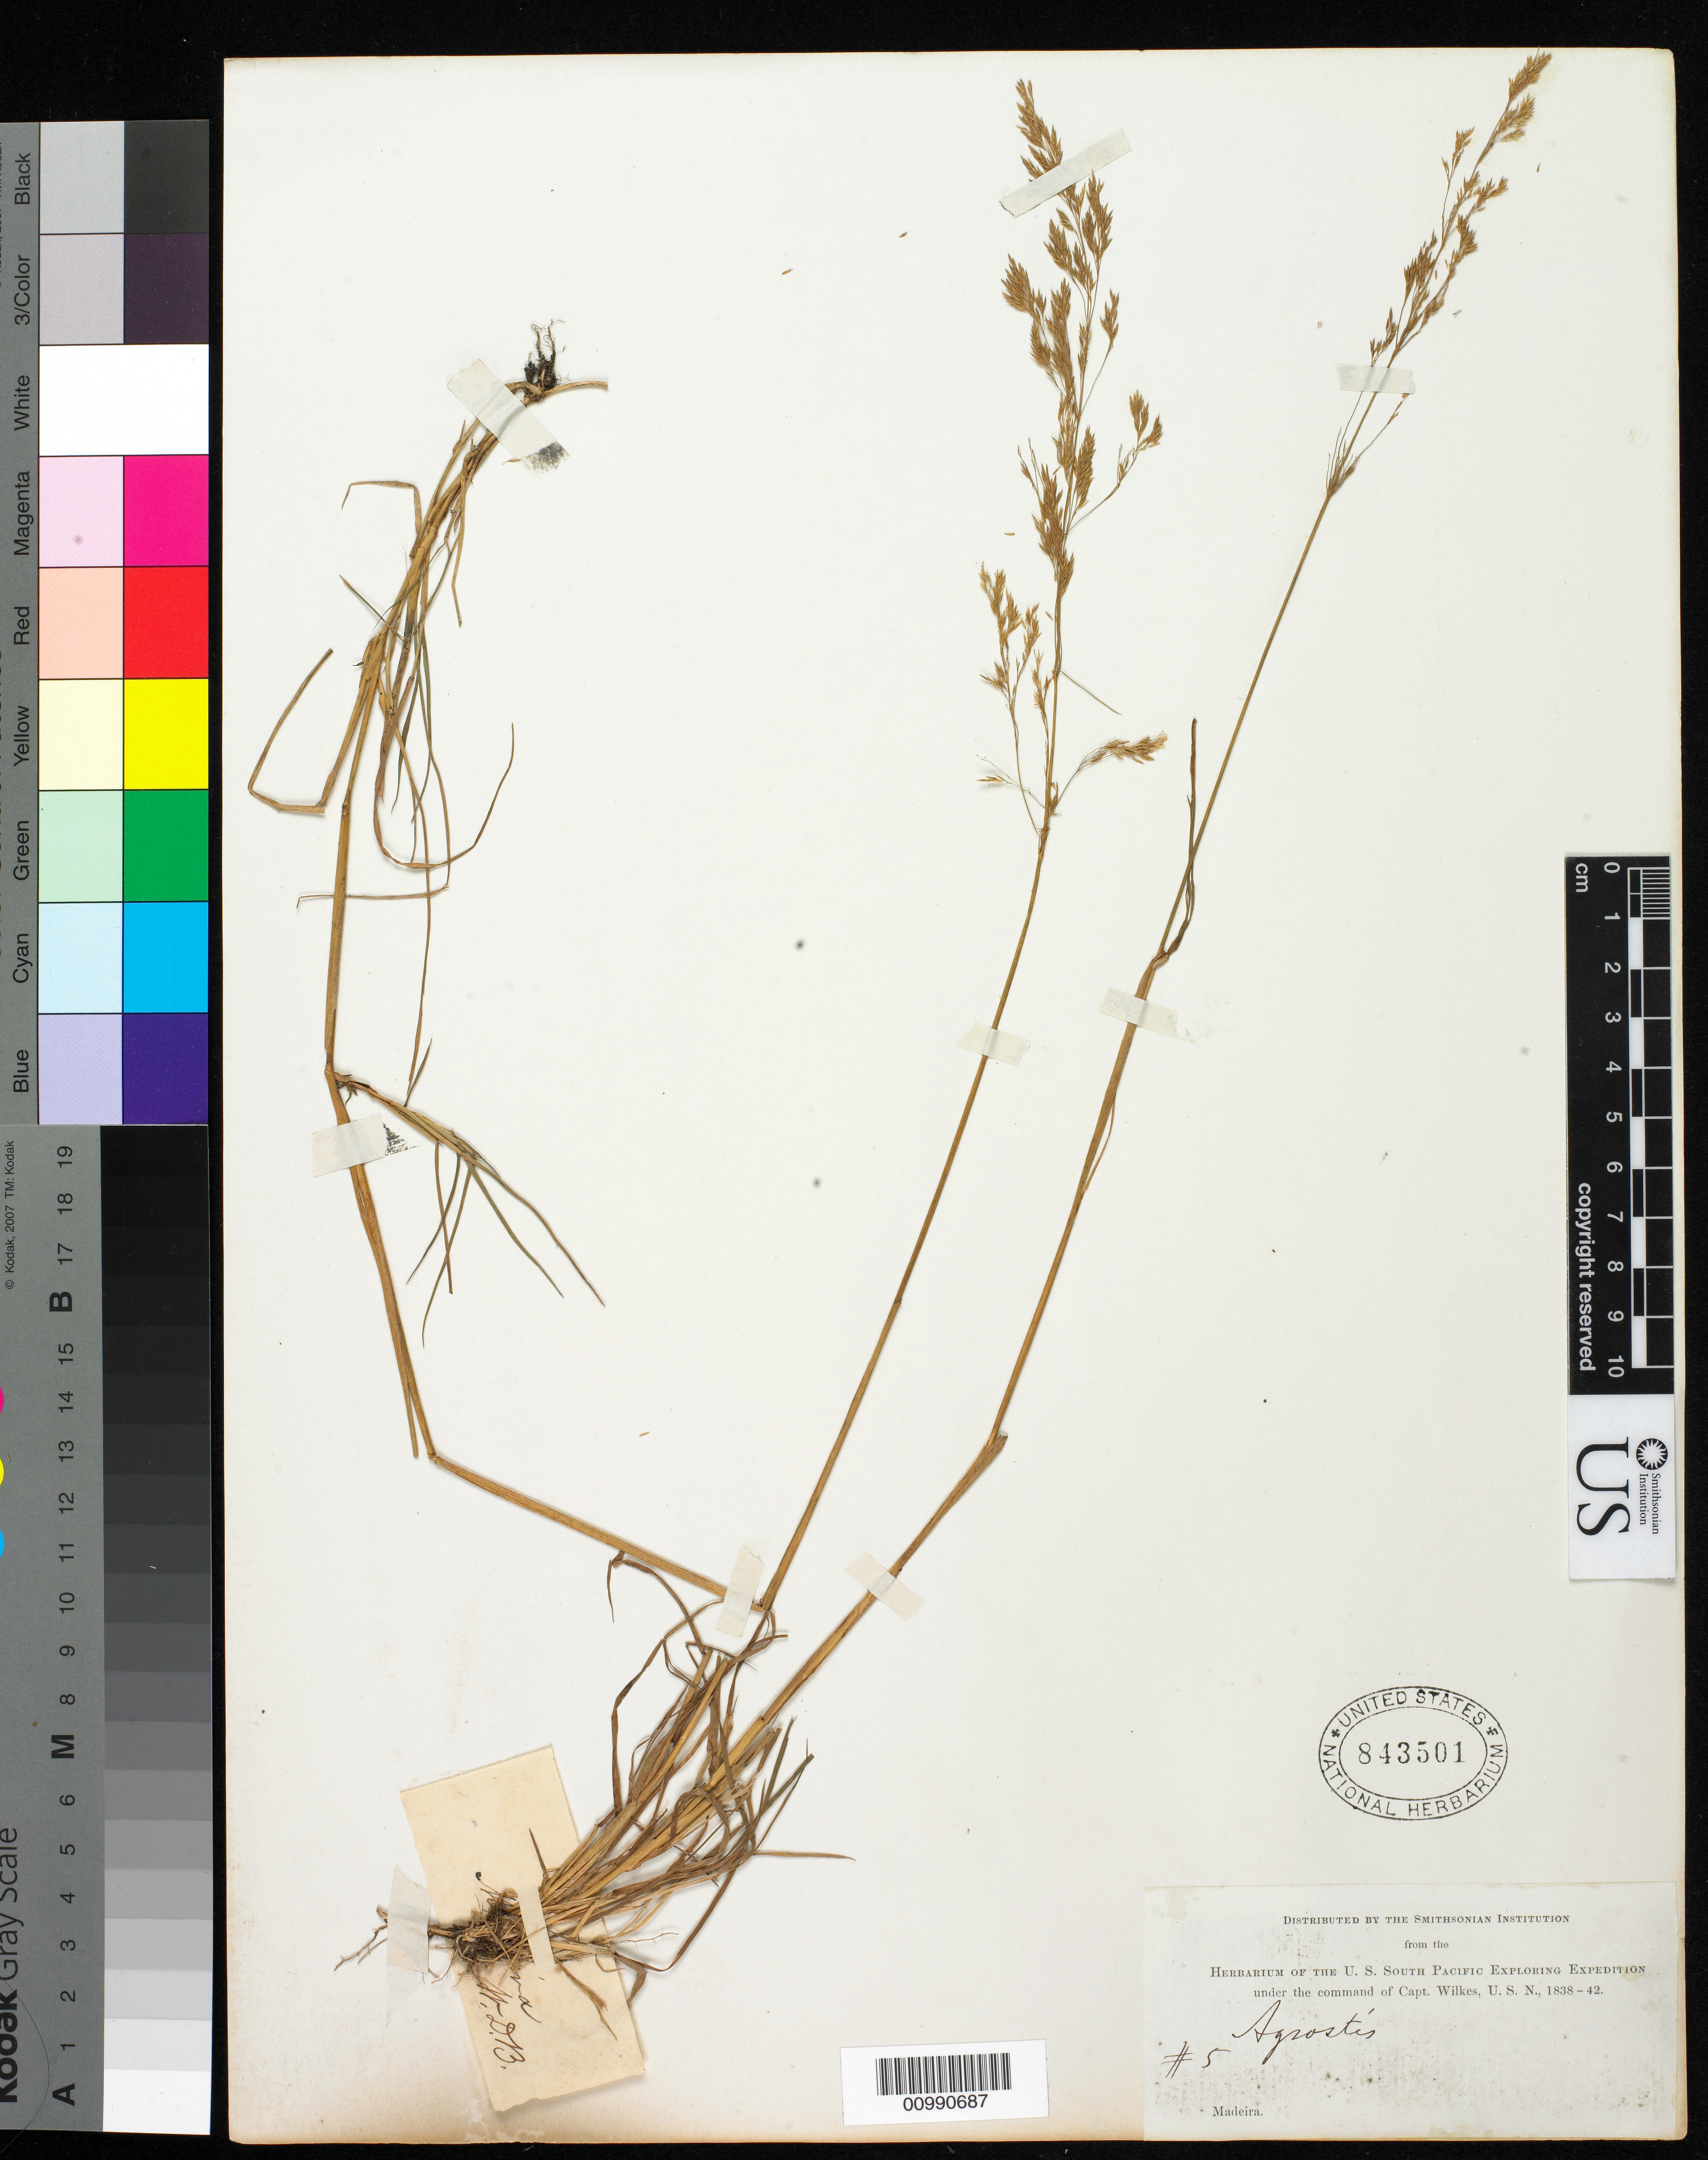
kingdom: Plantae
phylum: Tracheophyta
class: Liliopsida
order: Poales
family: Poaceae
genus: Agrostis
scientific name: Agrostis sp.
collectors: Wilkes Explor. Exped.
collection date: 1838/1842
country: Portugal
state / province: Madeira (Aut. Reg.)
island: Madeira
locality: Funchal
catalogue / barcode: US 843501